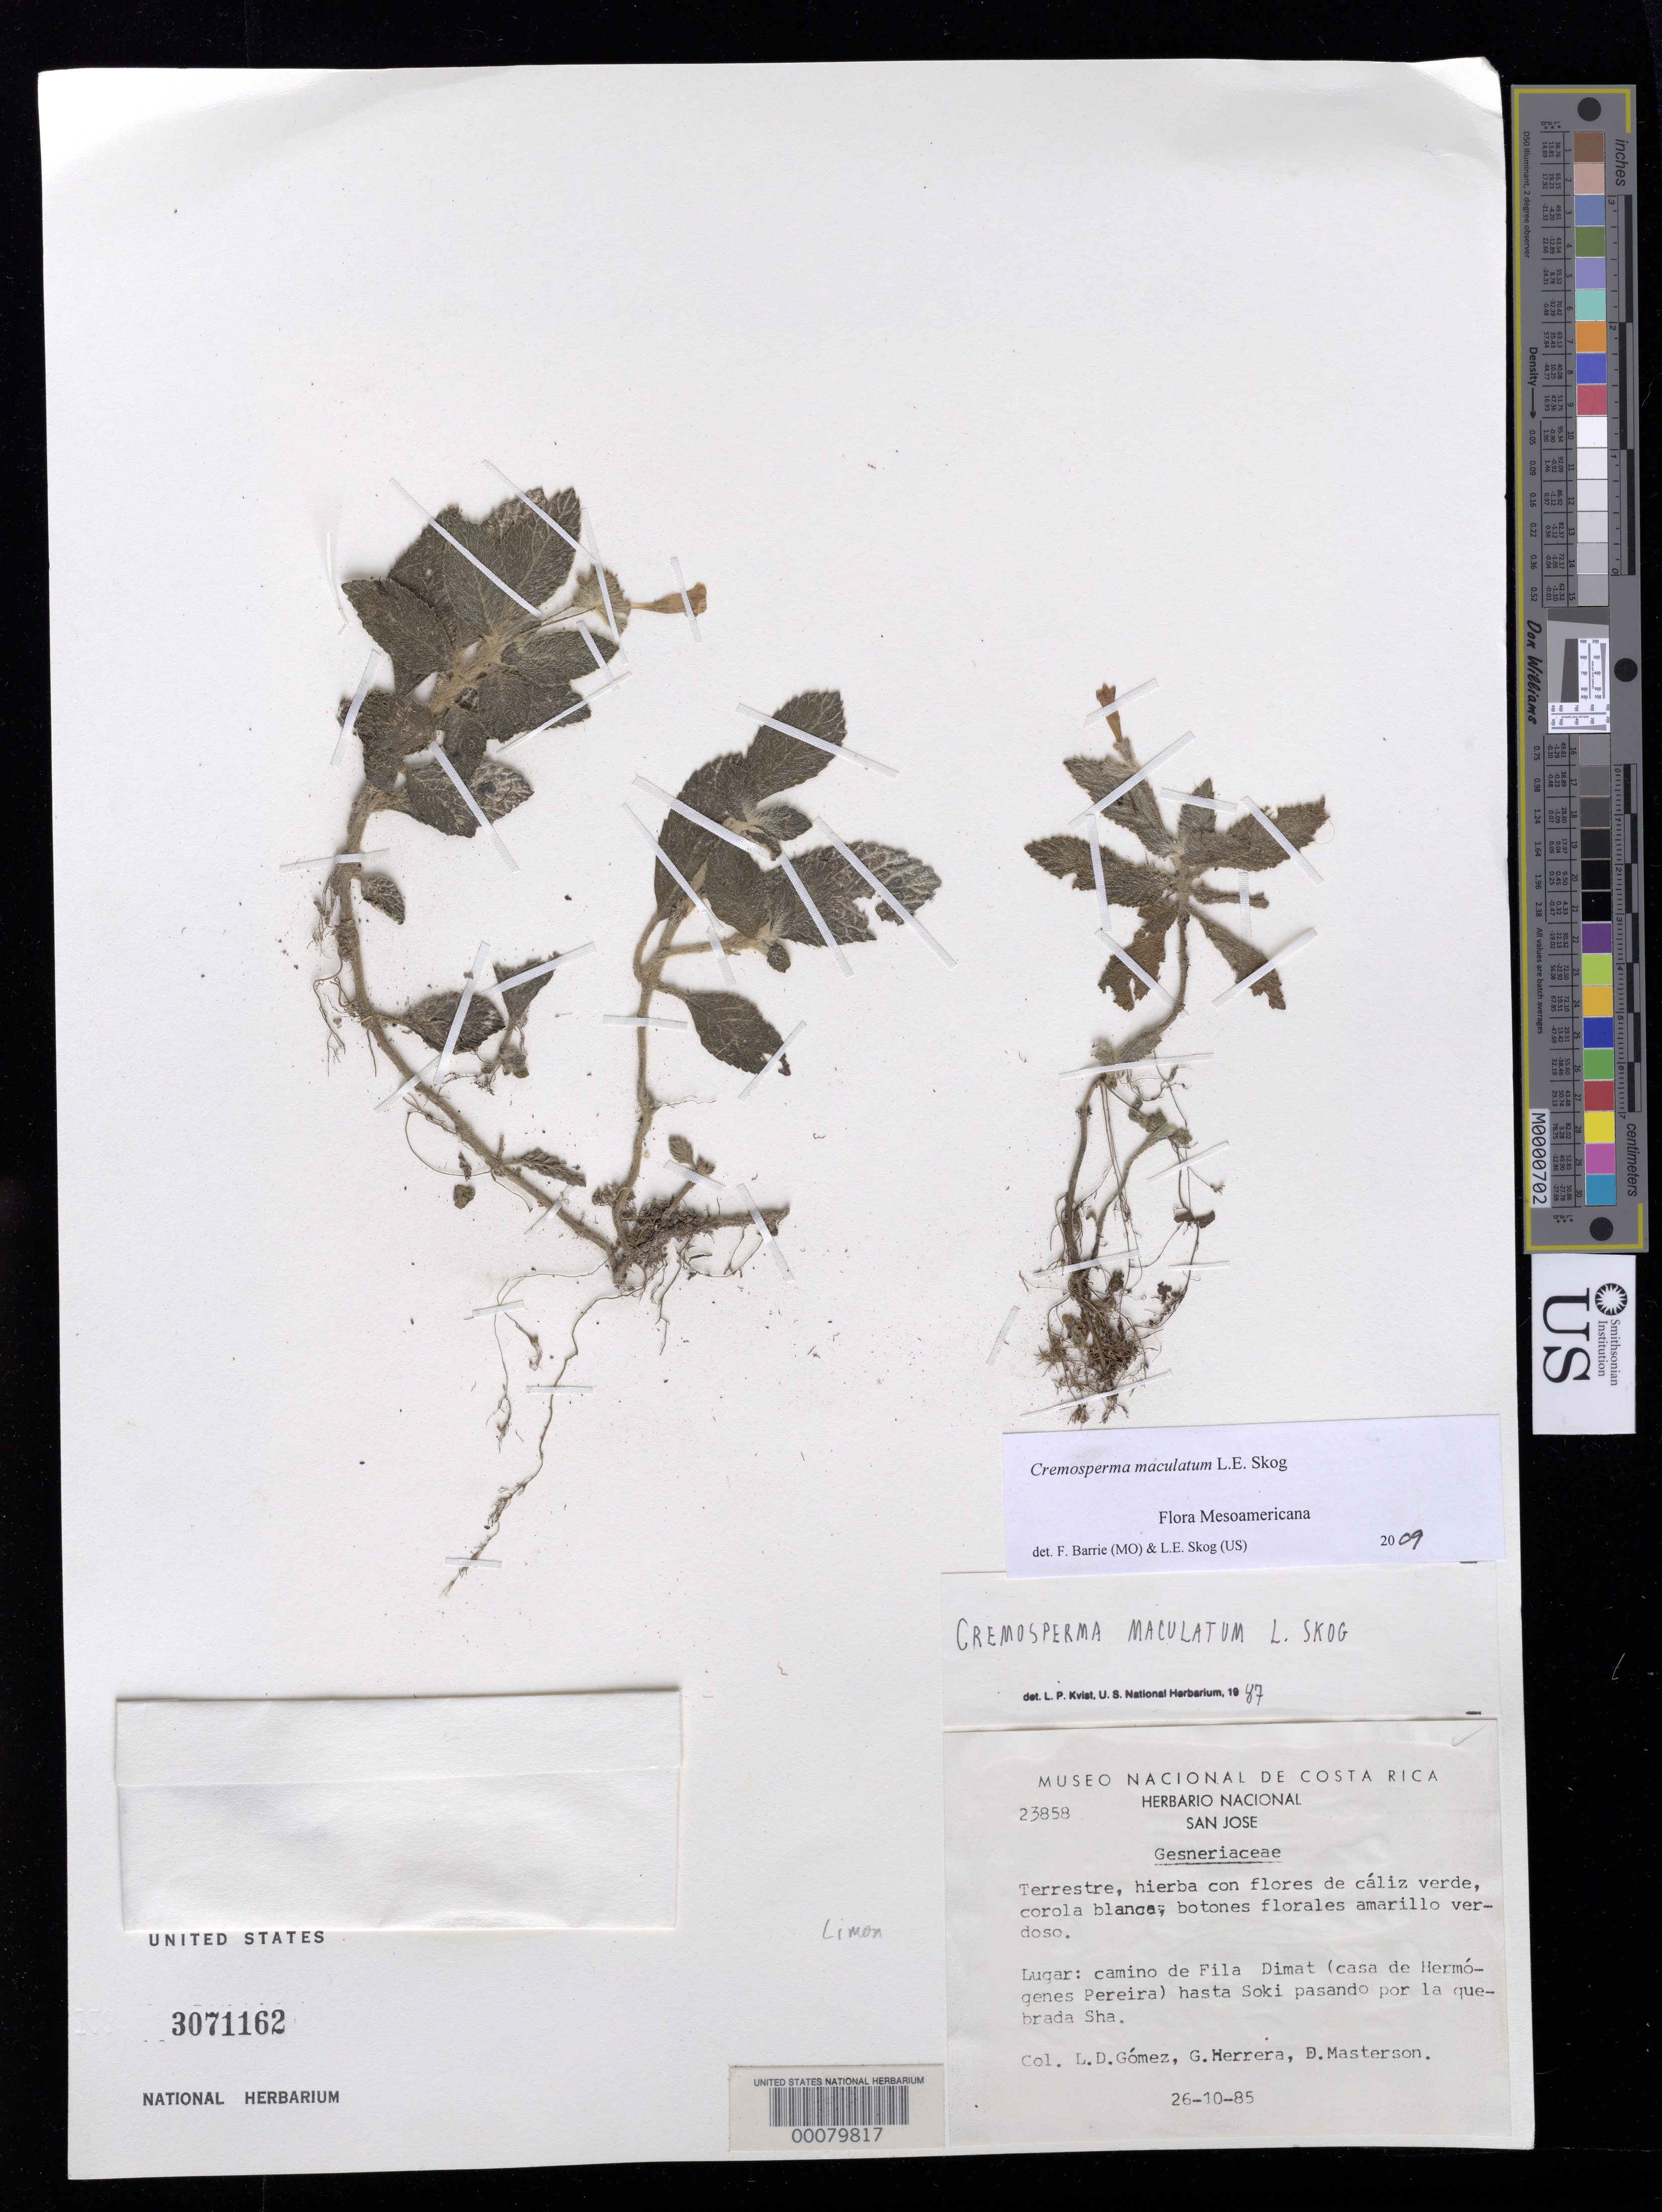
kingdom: Plantae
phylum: Tracheophyta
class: Magnoliopsida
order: Lamiales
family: Gesneriaceae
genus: Cremosperma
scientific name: Cremosperma maculatum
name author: L.E. Skog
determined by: Skog, Laurence E.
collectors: L. Gomez, G. Herrera & D. Masterson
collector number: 23858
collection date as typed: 26 Oct 1985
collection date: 1985-10-26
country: Costa Rica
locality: Lugar: camino de Fila Dimat (casa de Hermógenes Pereira) hasta Soki pasando por la quebrada Sha.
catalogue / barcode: US 3071162